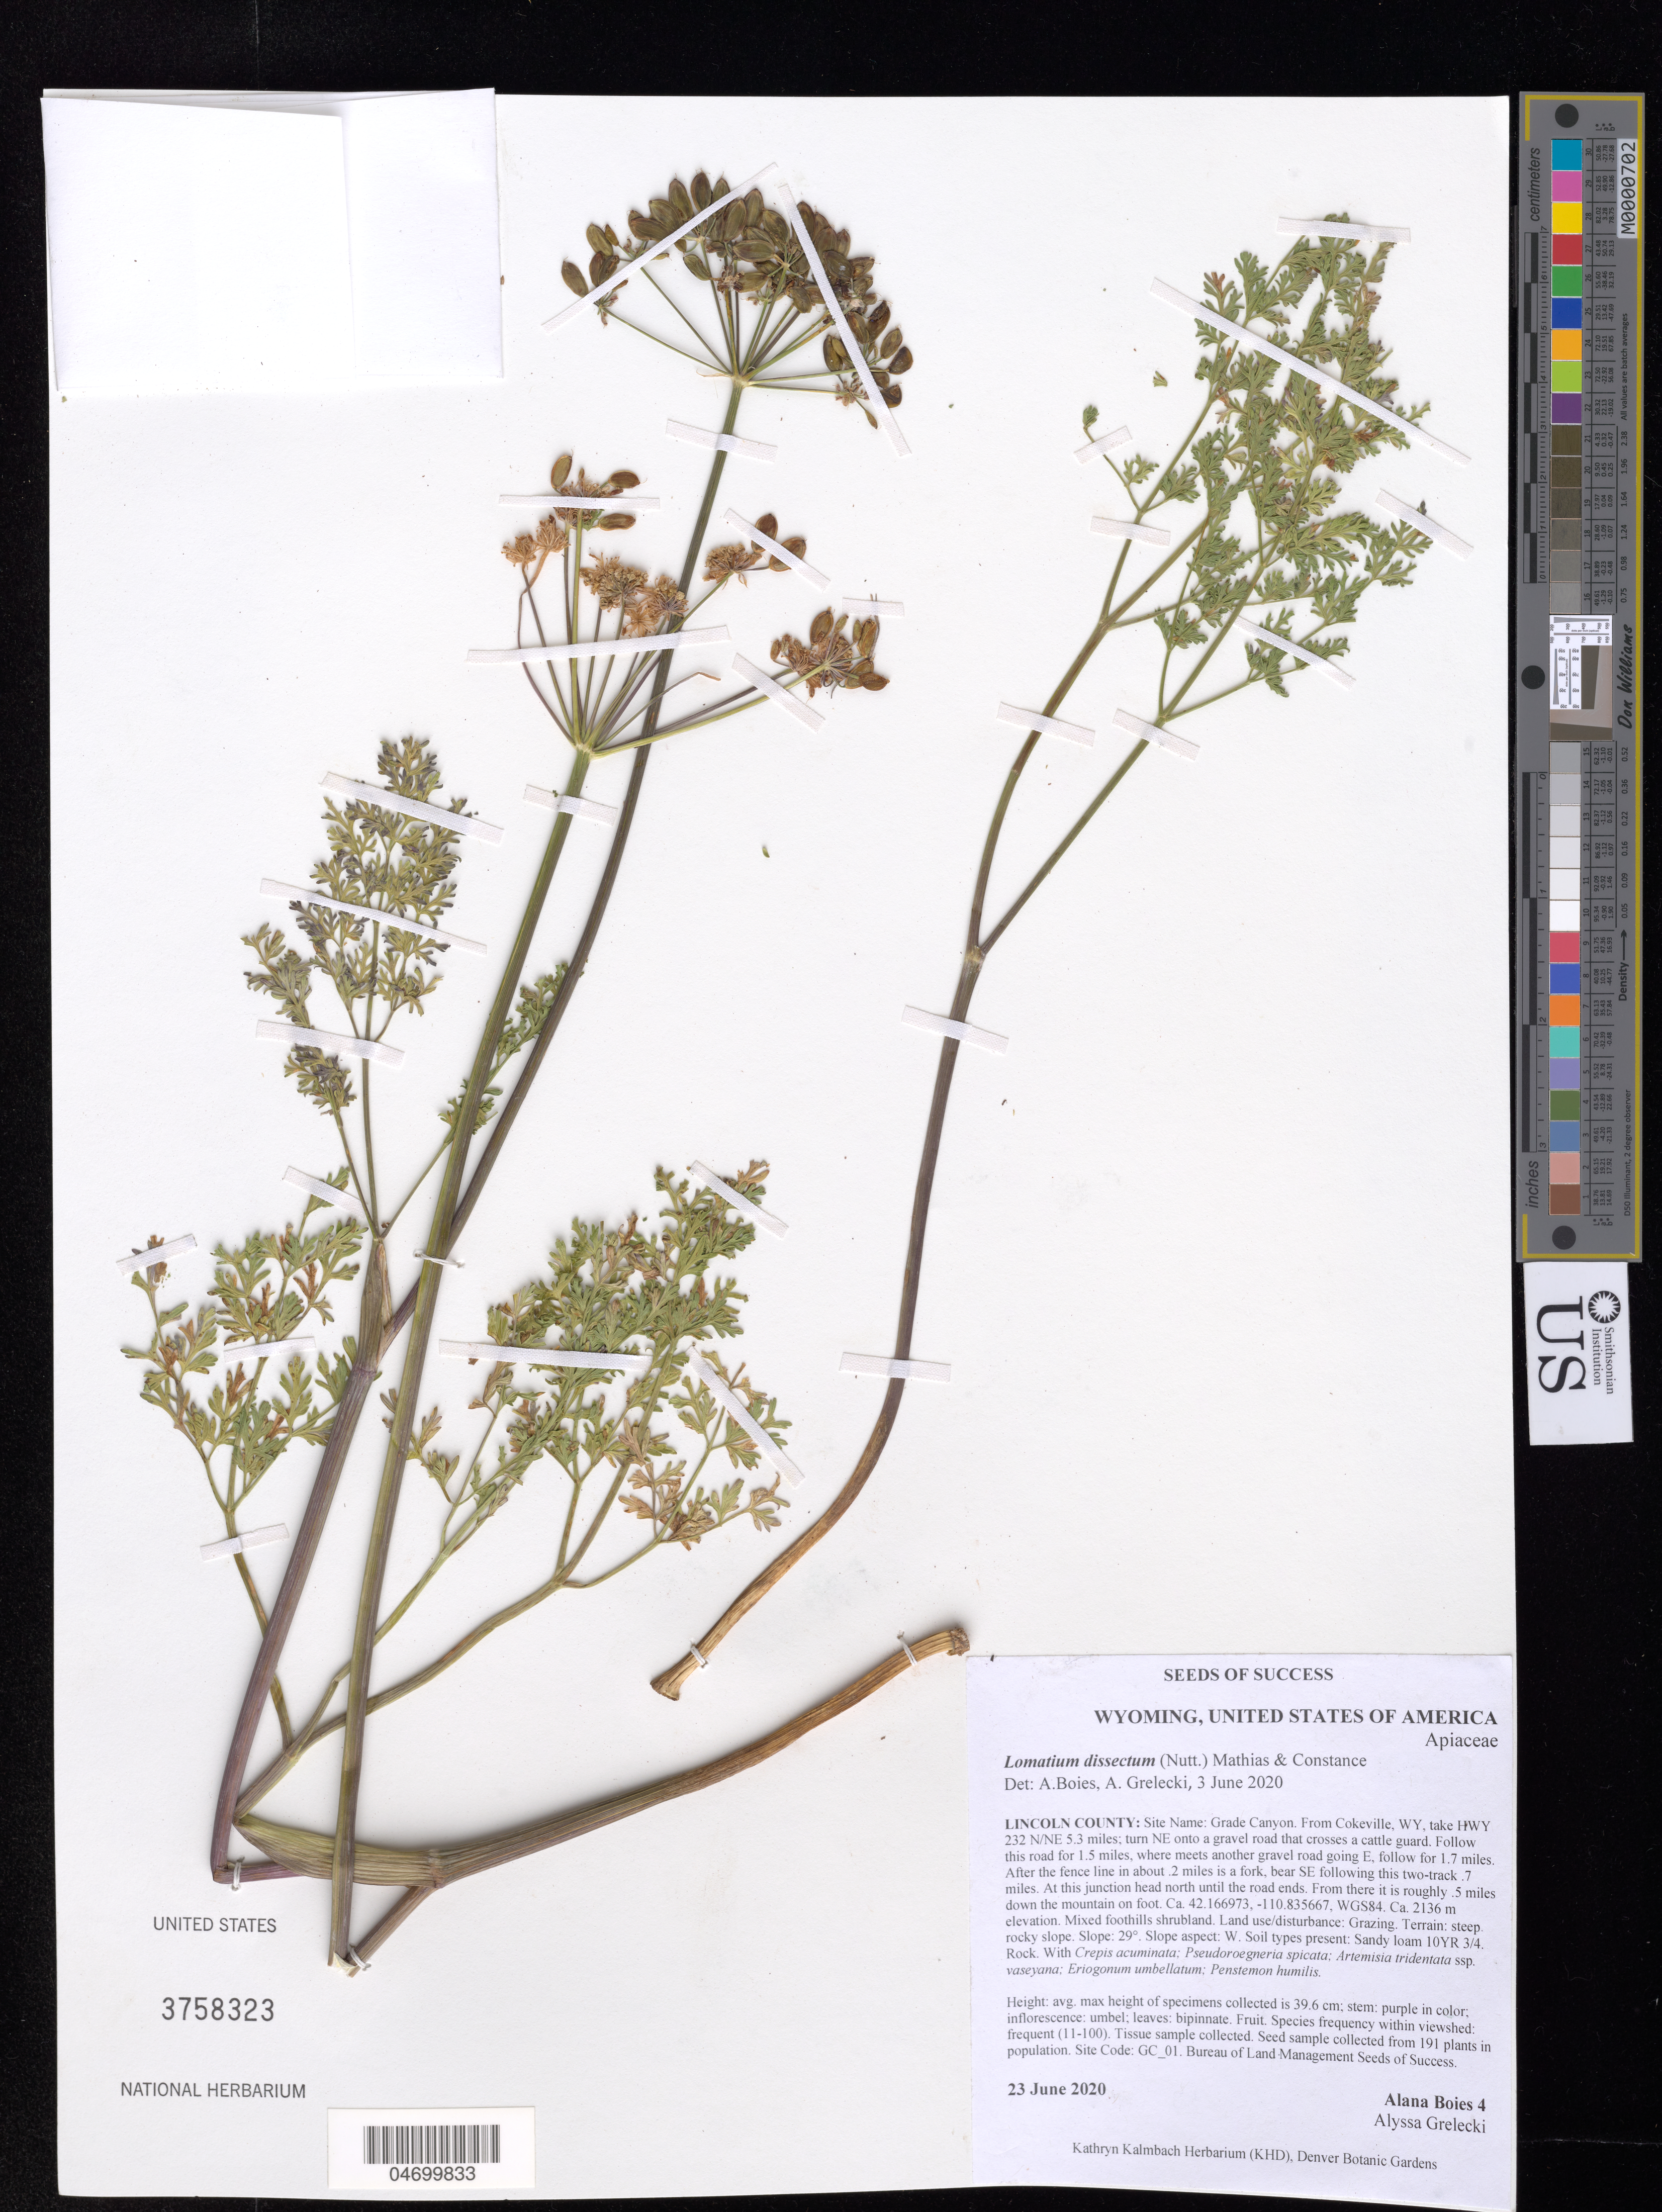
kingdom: Plantae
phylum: Tracheophyta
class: Magnoliopsida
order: Apiales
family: Apiaceae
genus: Lomatium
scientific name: Lomatium dissectum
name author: (Nutt.) Mathias & Constance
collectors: A. Boies & A. Grelecki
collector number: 4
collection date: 2020-06-23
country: United States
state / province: Wyoming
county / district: Lincoln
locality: Grade Canyon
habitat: Mixed foothills shrubland. Sandy loam soil. With Crepis acuminata, Artemisia tridentata, Penstemon humilis, etc.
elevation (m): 2136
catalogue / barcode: US 3758323